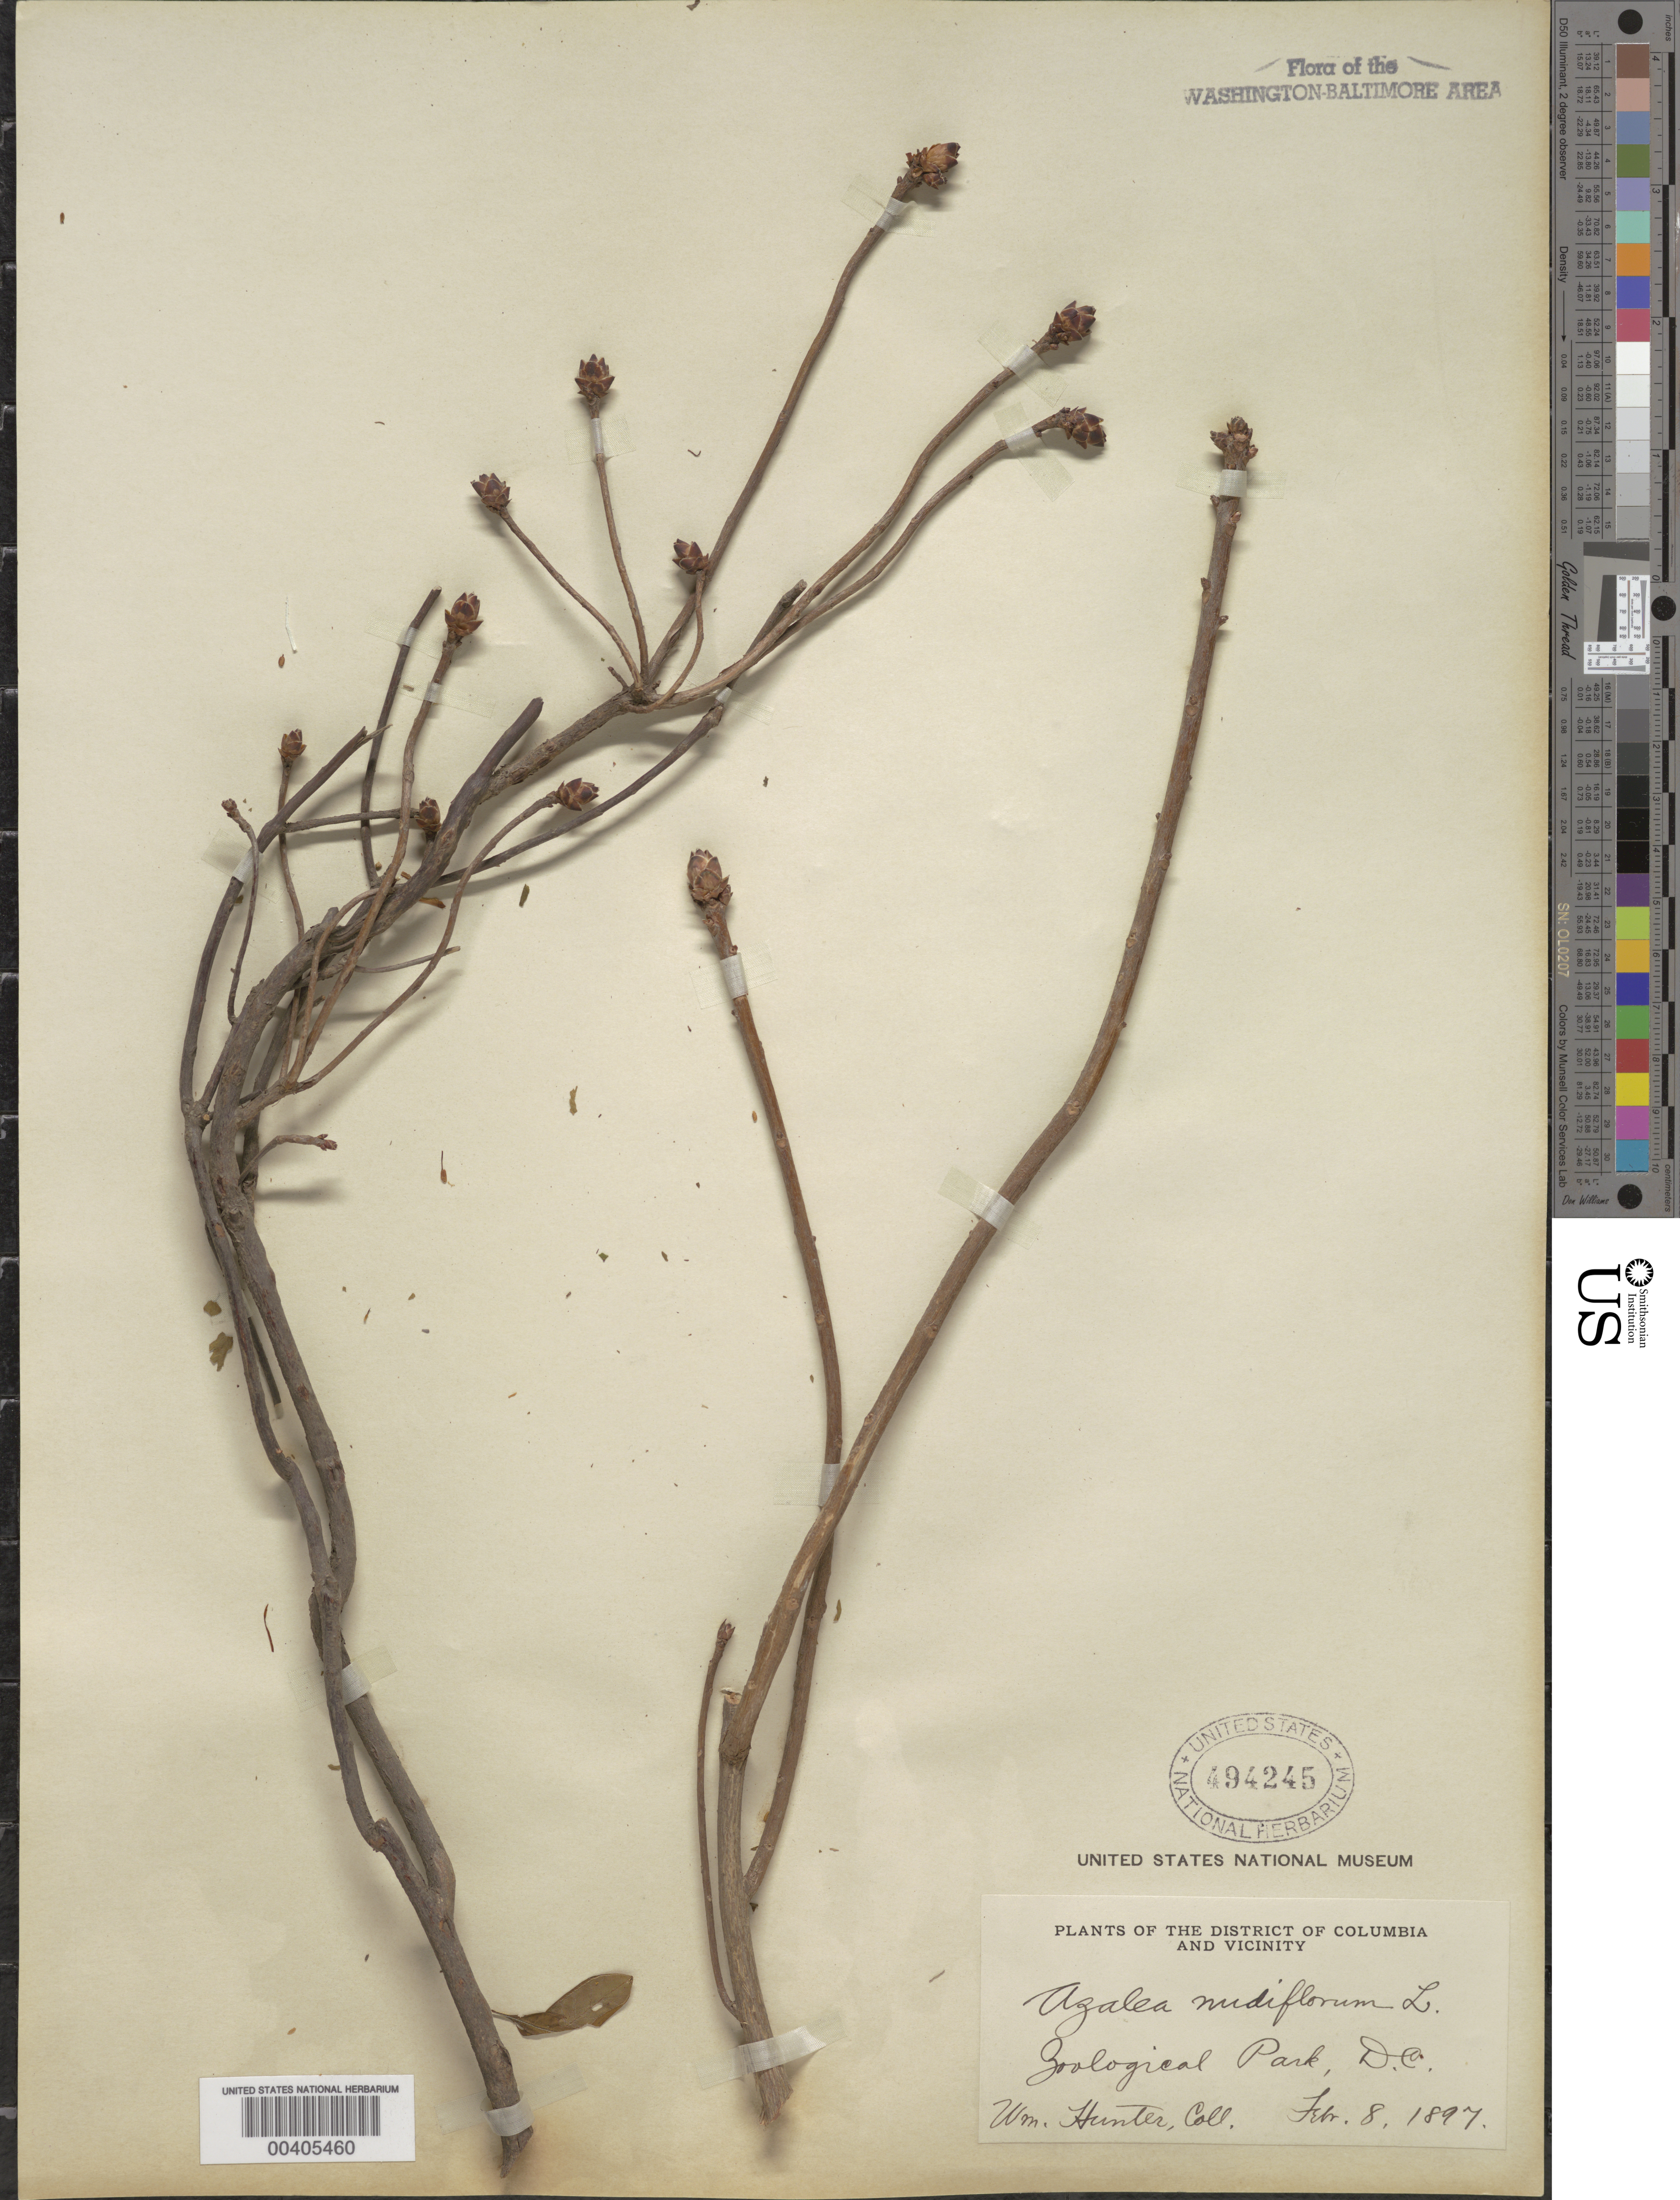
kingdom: Plantae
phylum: Tracheophyta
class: Magnoliopsida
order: Ericales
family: Ericaceae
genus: Rhododendron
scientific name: Rhododendron periclymenoides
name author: (Michx.) Shinners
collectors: W. Hunter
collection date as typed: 08 Feb 1897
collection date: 1897-02-08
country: United States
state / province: District of Columbia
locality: Zoological Park Rock Creek Park and Vicinity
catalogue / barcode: US 494245